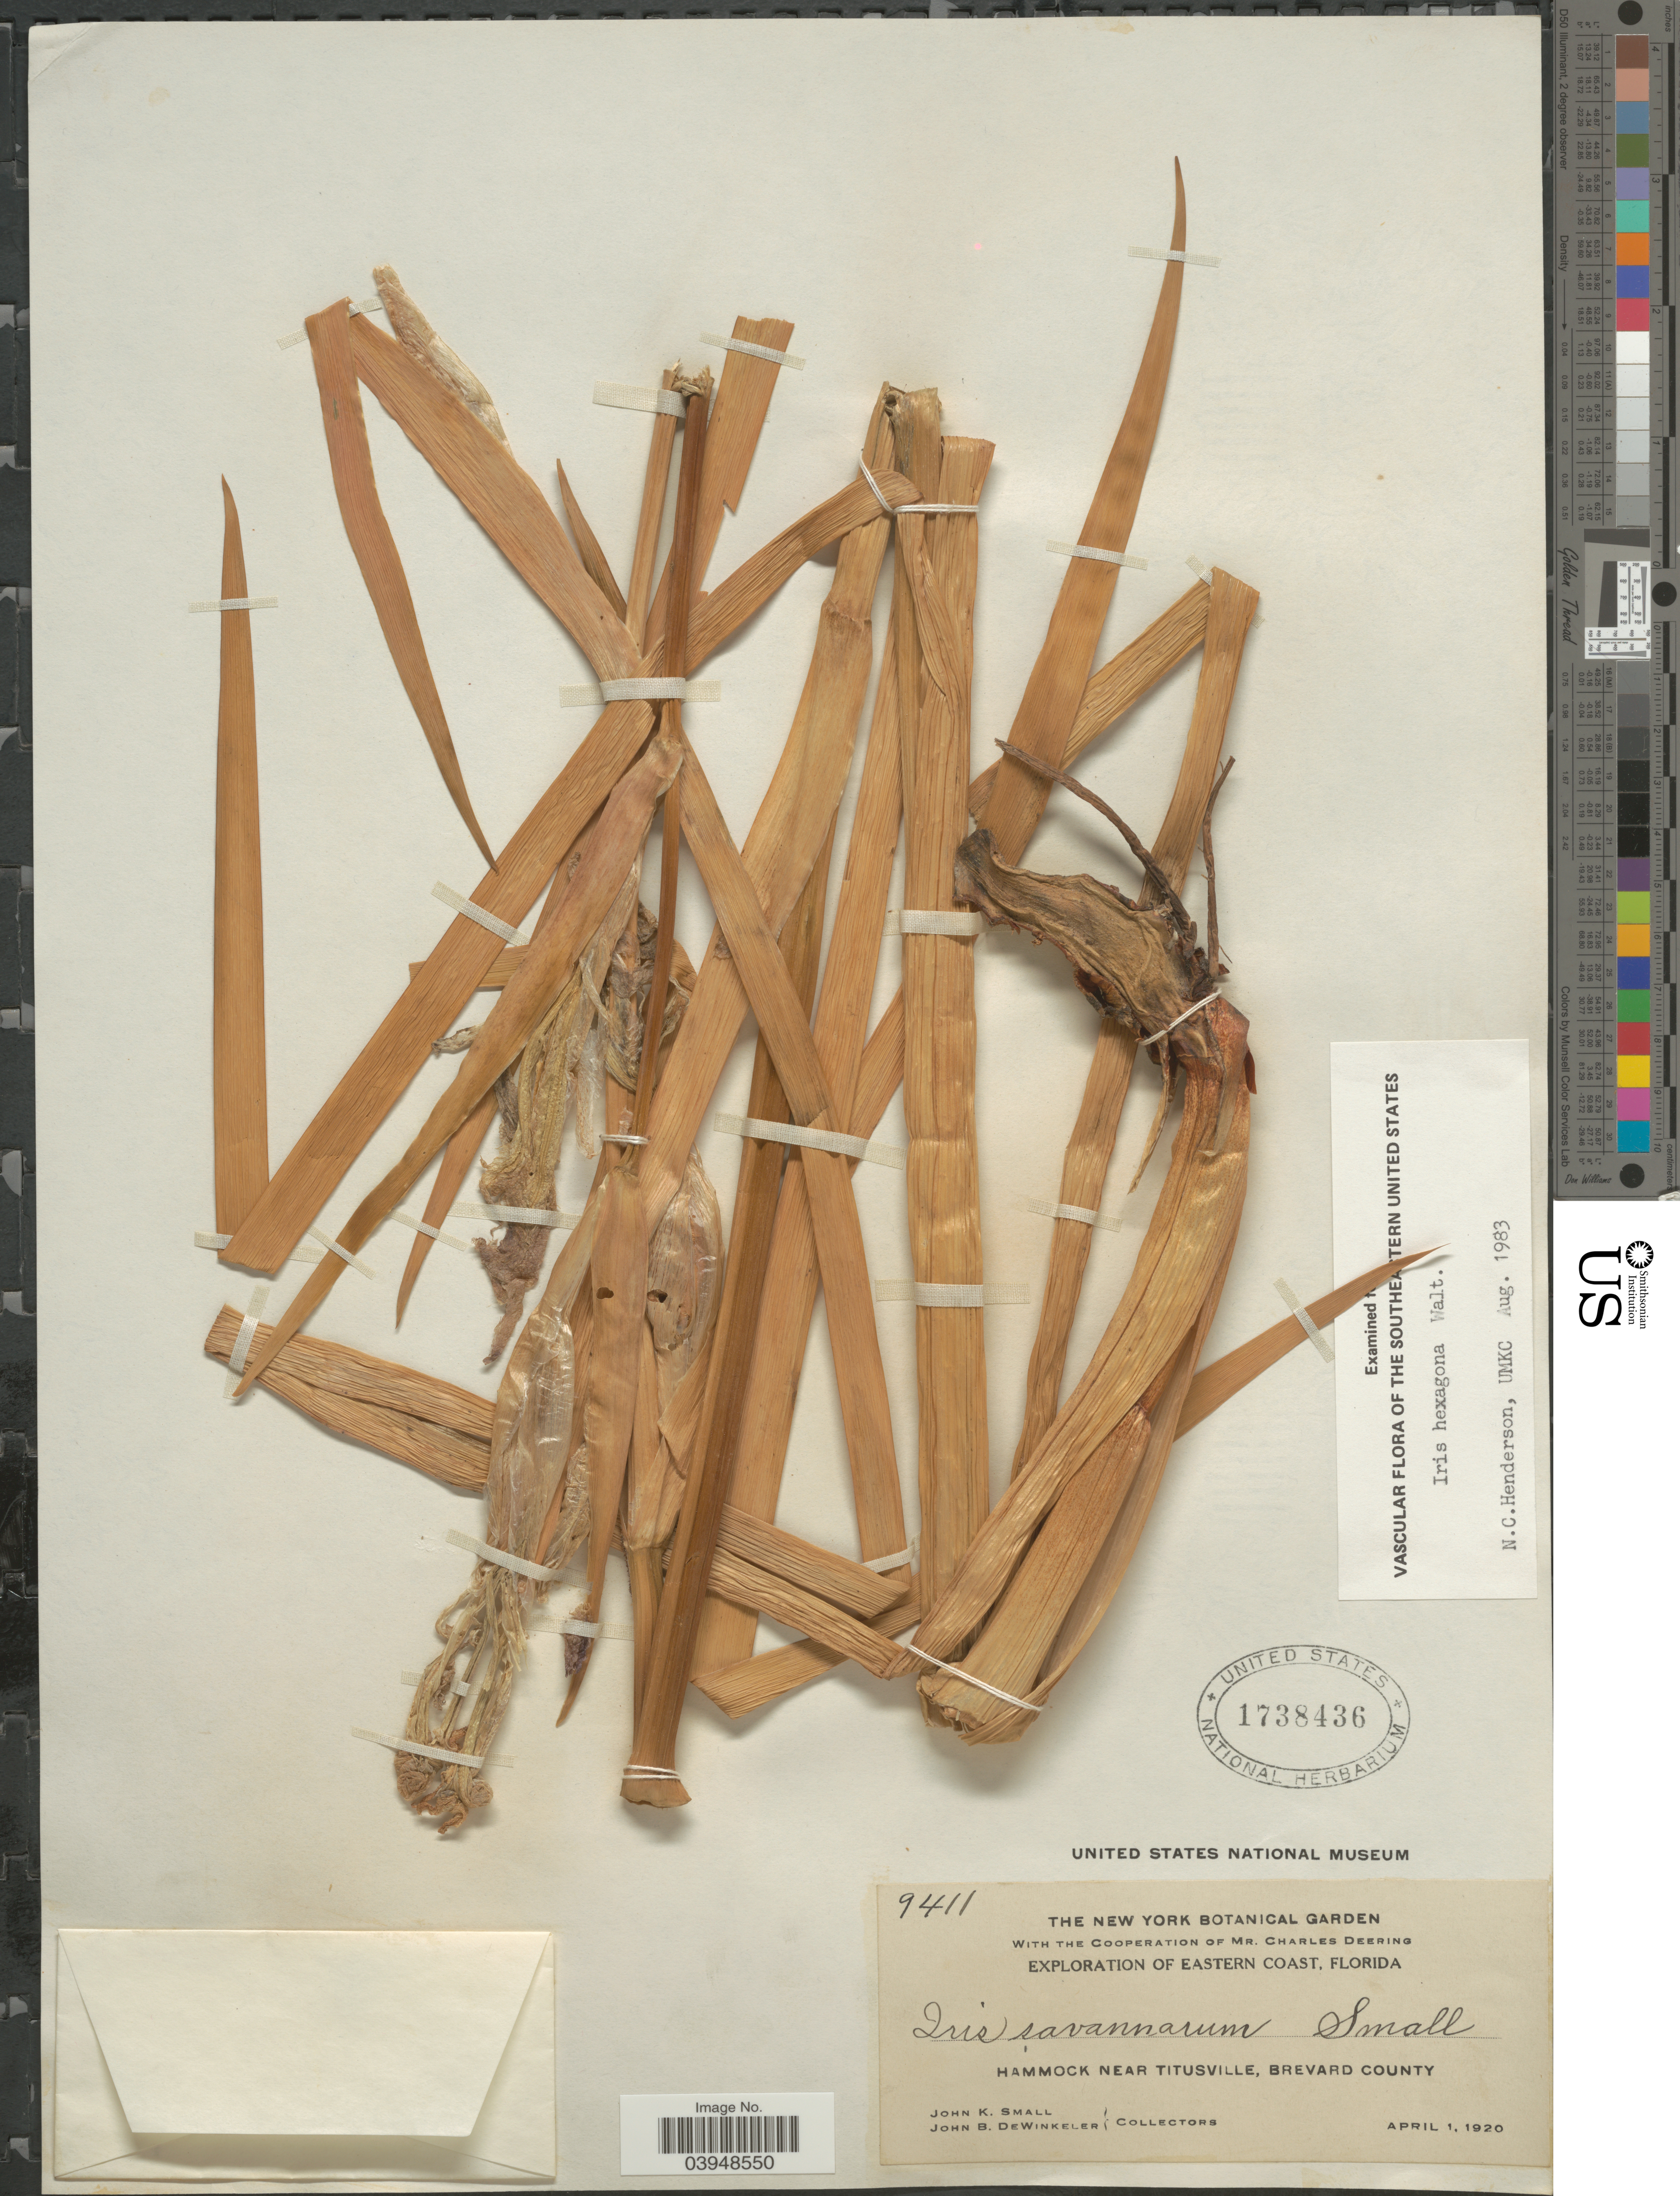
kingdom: Plantae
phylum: Tracheophyta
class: Liliopsida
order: Asparagales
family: Iridaceae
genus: Iris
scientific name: Iris hexagona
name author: Walter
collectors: J. K. Small & J. B. Dewinkeler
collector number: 9411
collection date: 1920-04-01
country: United States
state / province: Florida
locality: Eastern Coast. Hammock near Titusville, Brevard County.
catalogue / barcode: US 1738436